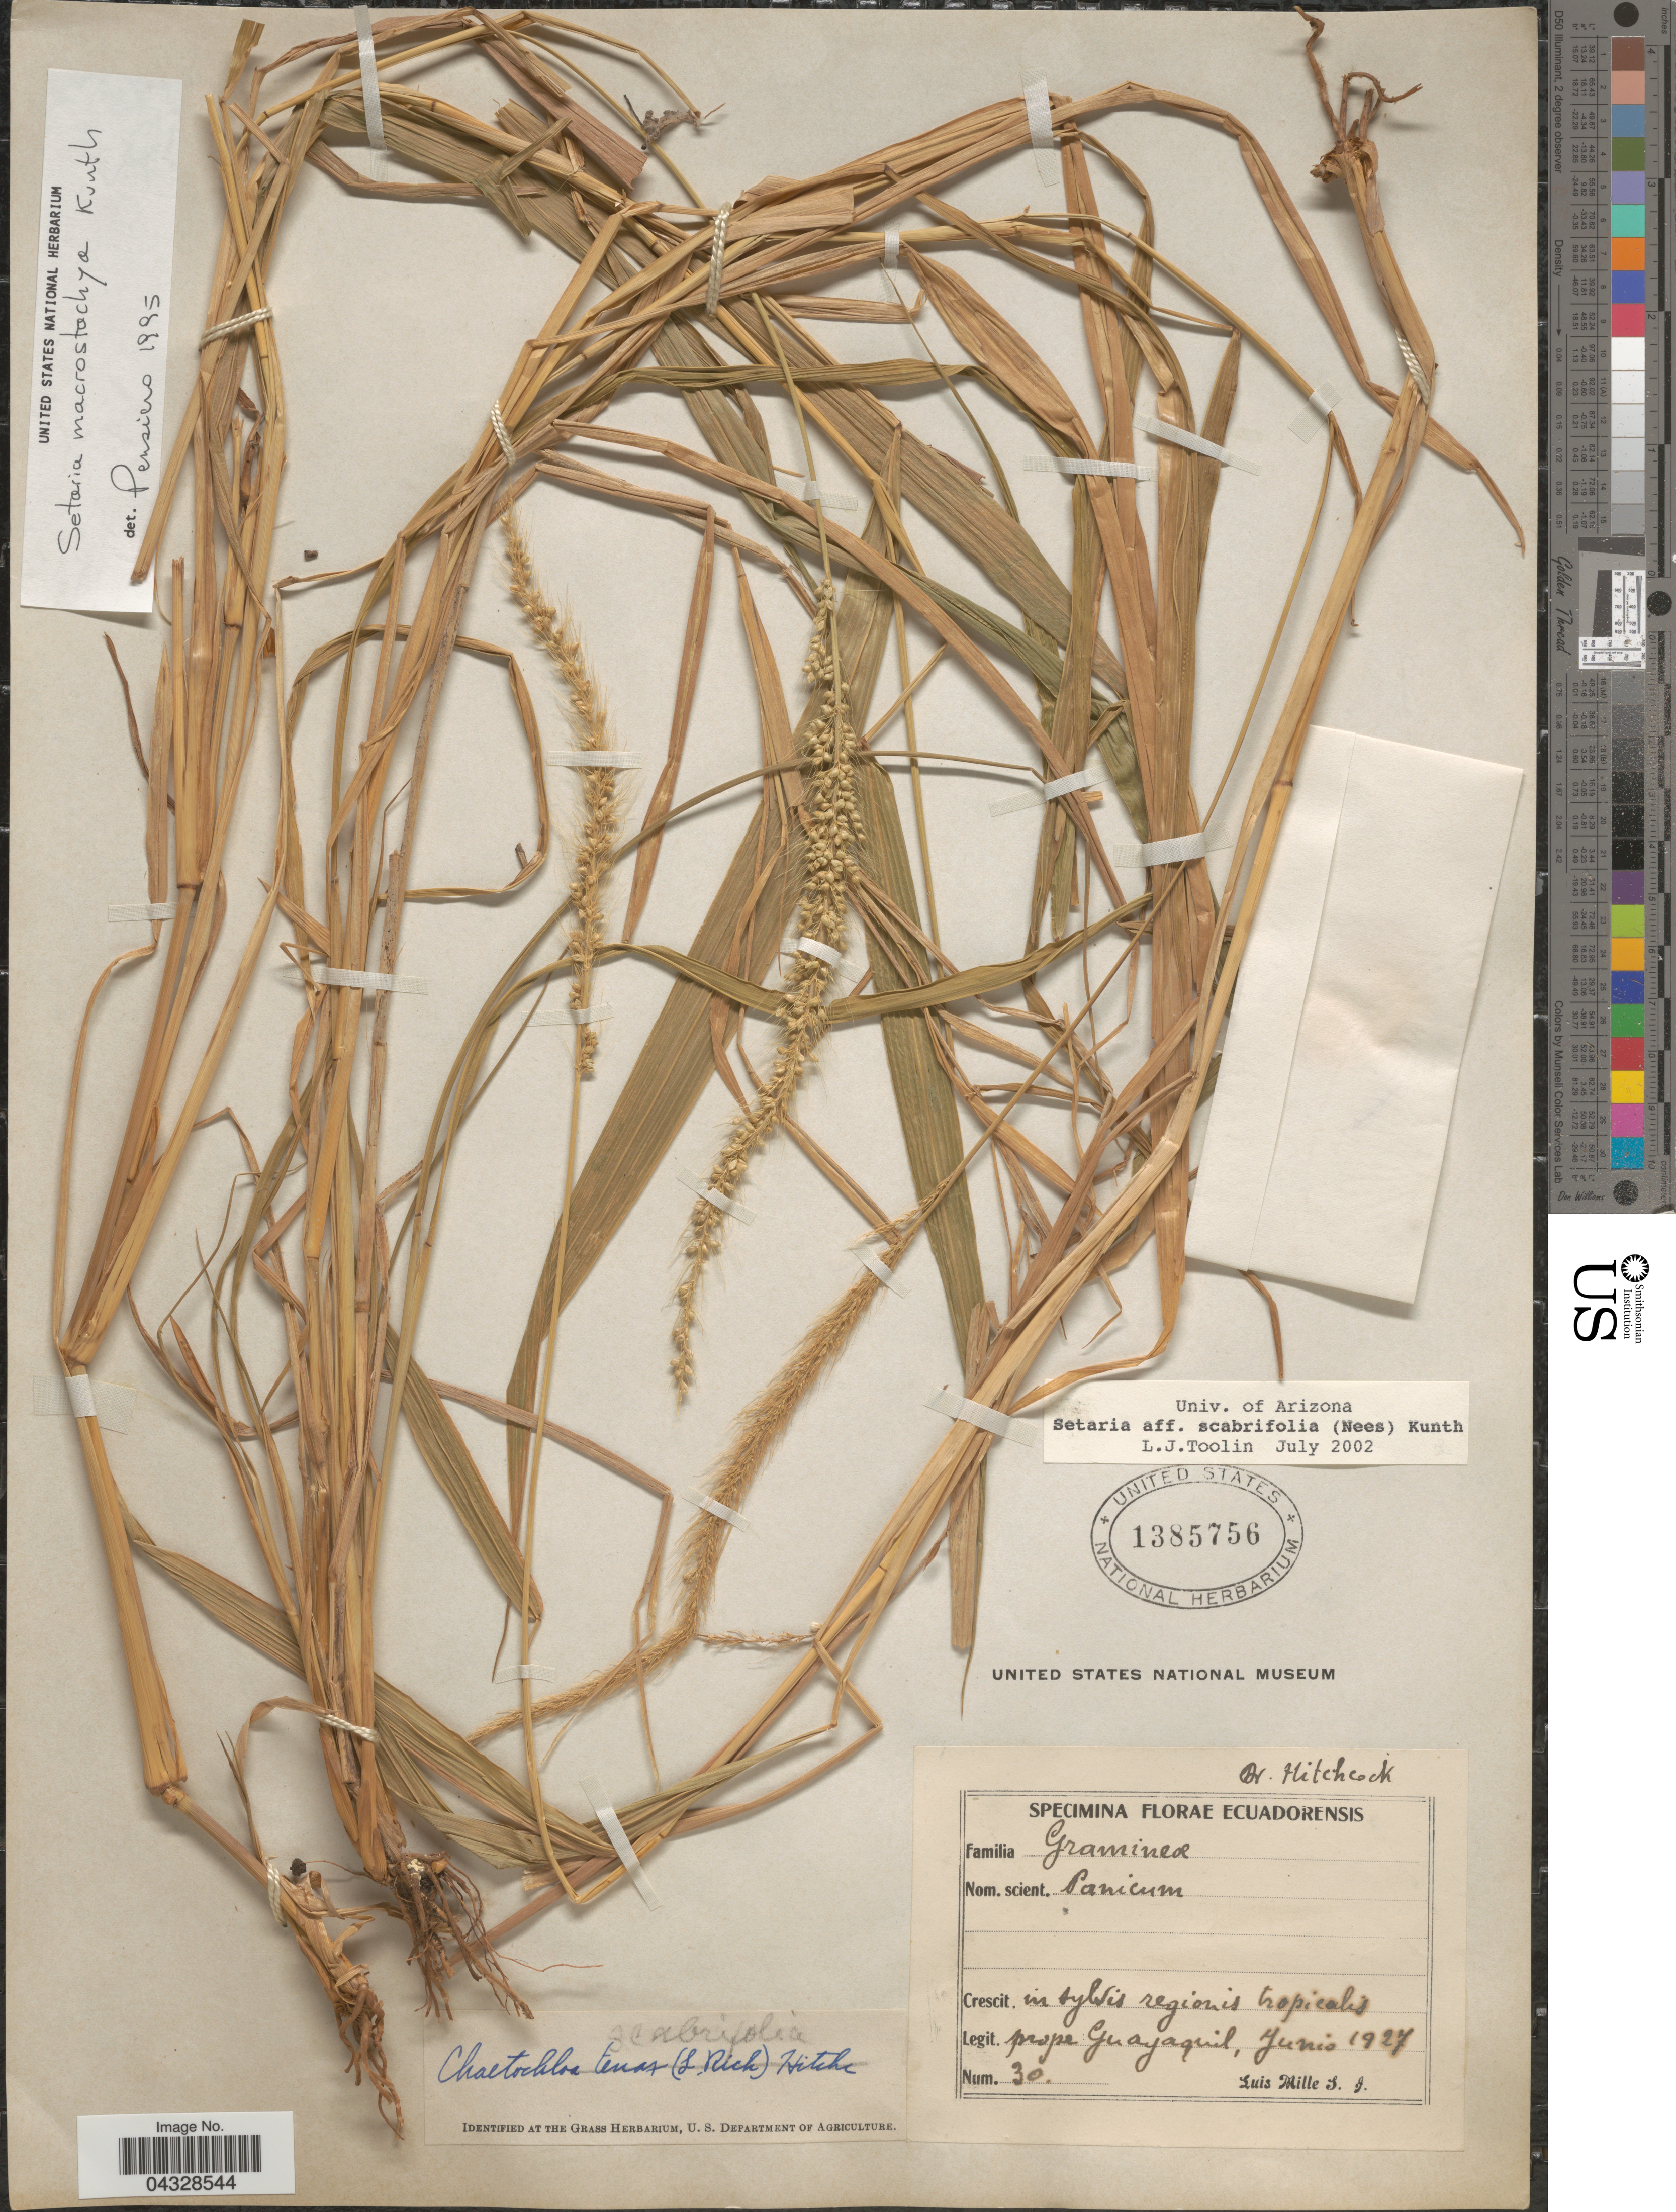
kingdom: Plantae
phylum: Tracheophyta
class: Liliopsida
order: Poales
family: Poaceae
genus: Setaria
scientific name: Setaria scabrifolia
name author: Kunth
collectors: L. Mille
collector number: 30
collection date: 1927-06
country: Ecuador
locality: In sylvis regionis tropicalis. Prope Guayaquil.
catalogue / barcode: US 1385756